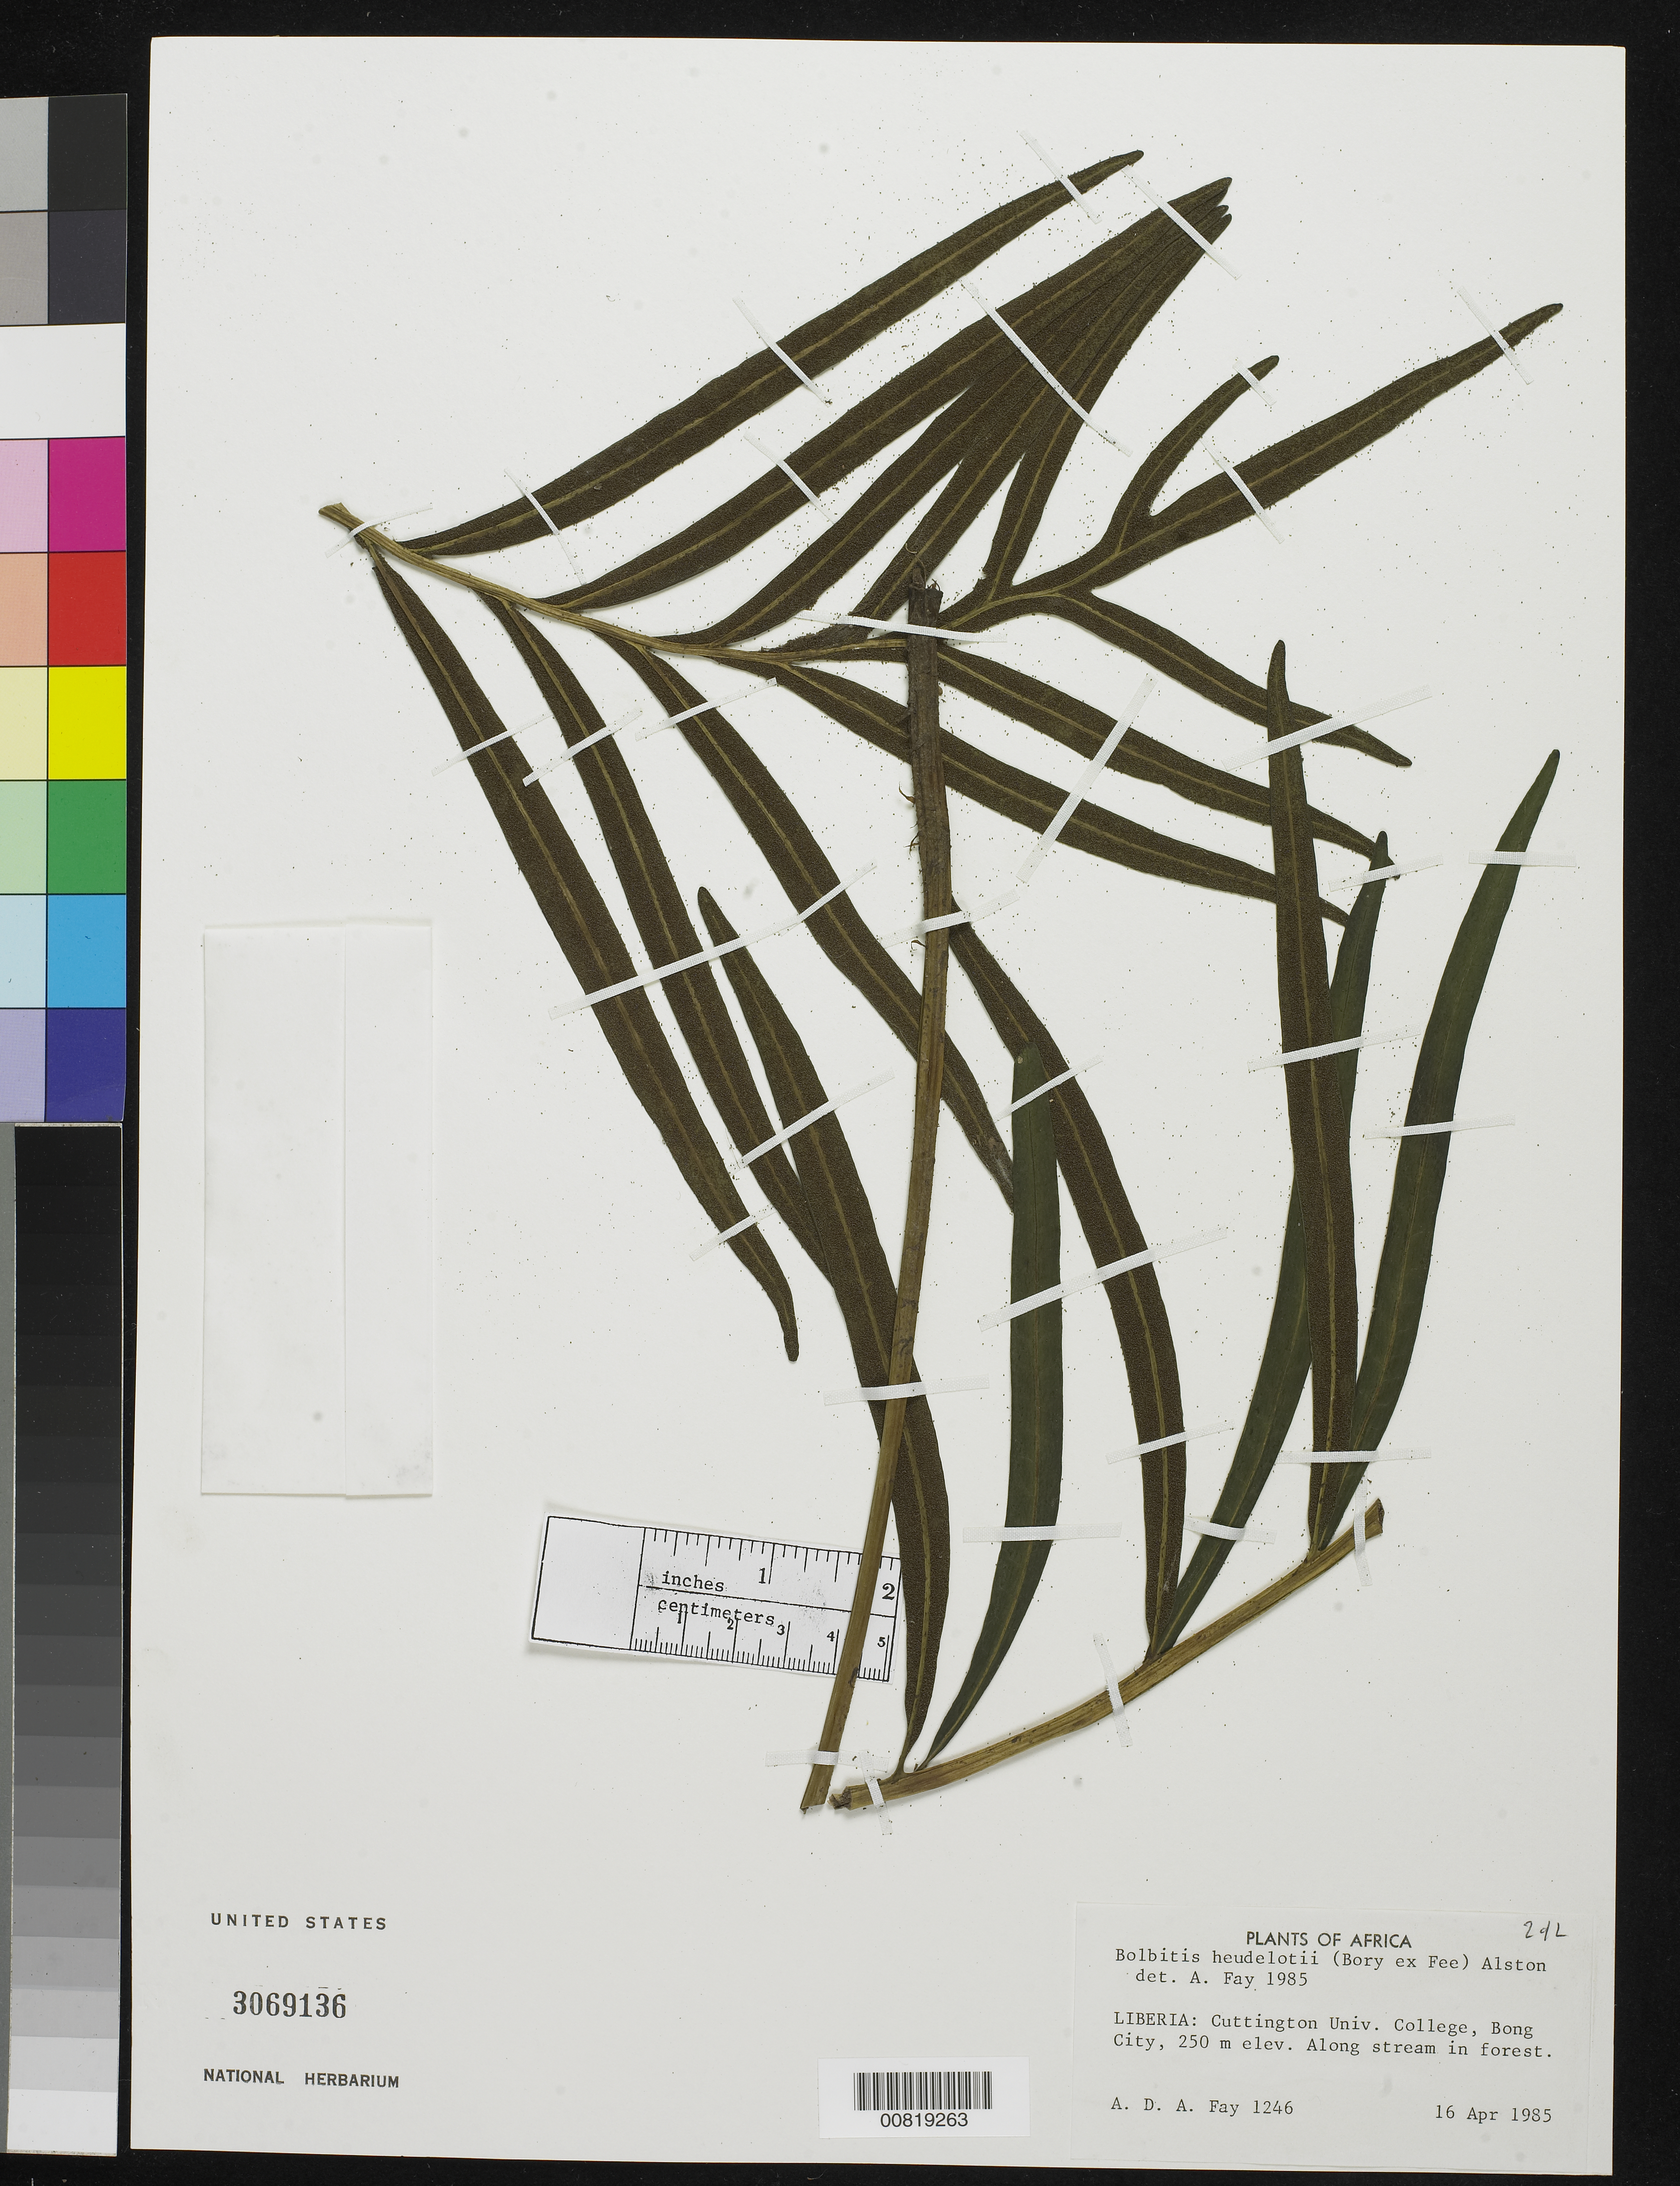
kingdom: Plantae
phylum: Tracheophyta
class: Polypodiopsida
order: Polypodiales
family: Dryopteridaceae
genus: Bolbitis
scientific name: Bolbitis heudelotii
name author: (Bory ex Fée) Alston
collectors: A. Fay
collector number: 1246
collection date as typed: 16 Apr 1985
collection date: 1985-04-16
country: Liberia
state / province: Bong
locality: Bong City, Cuttington University College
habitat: Forest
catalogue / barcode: US 3069136